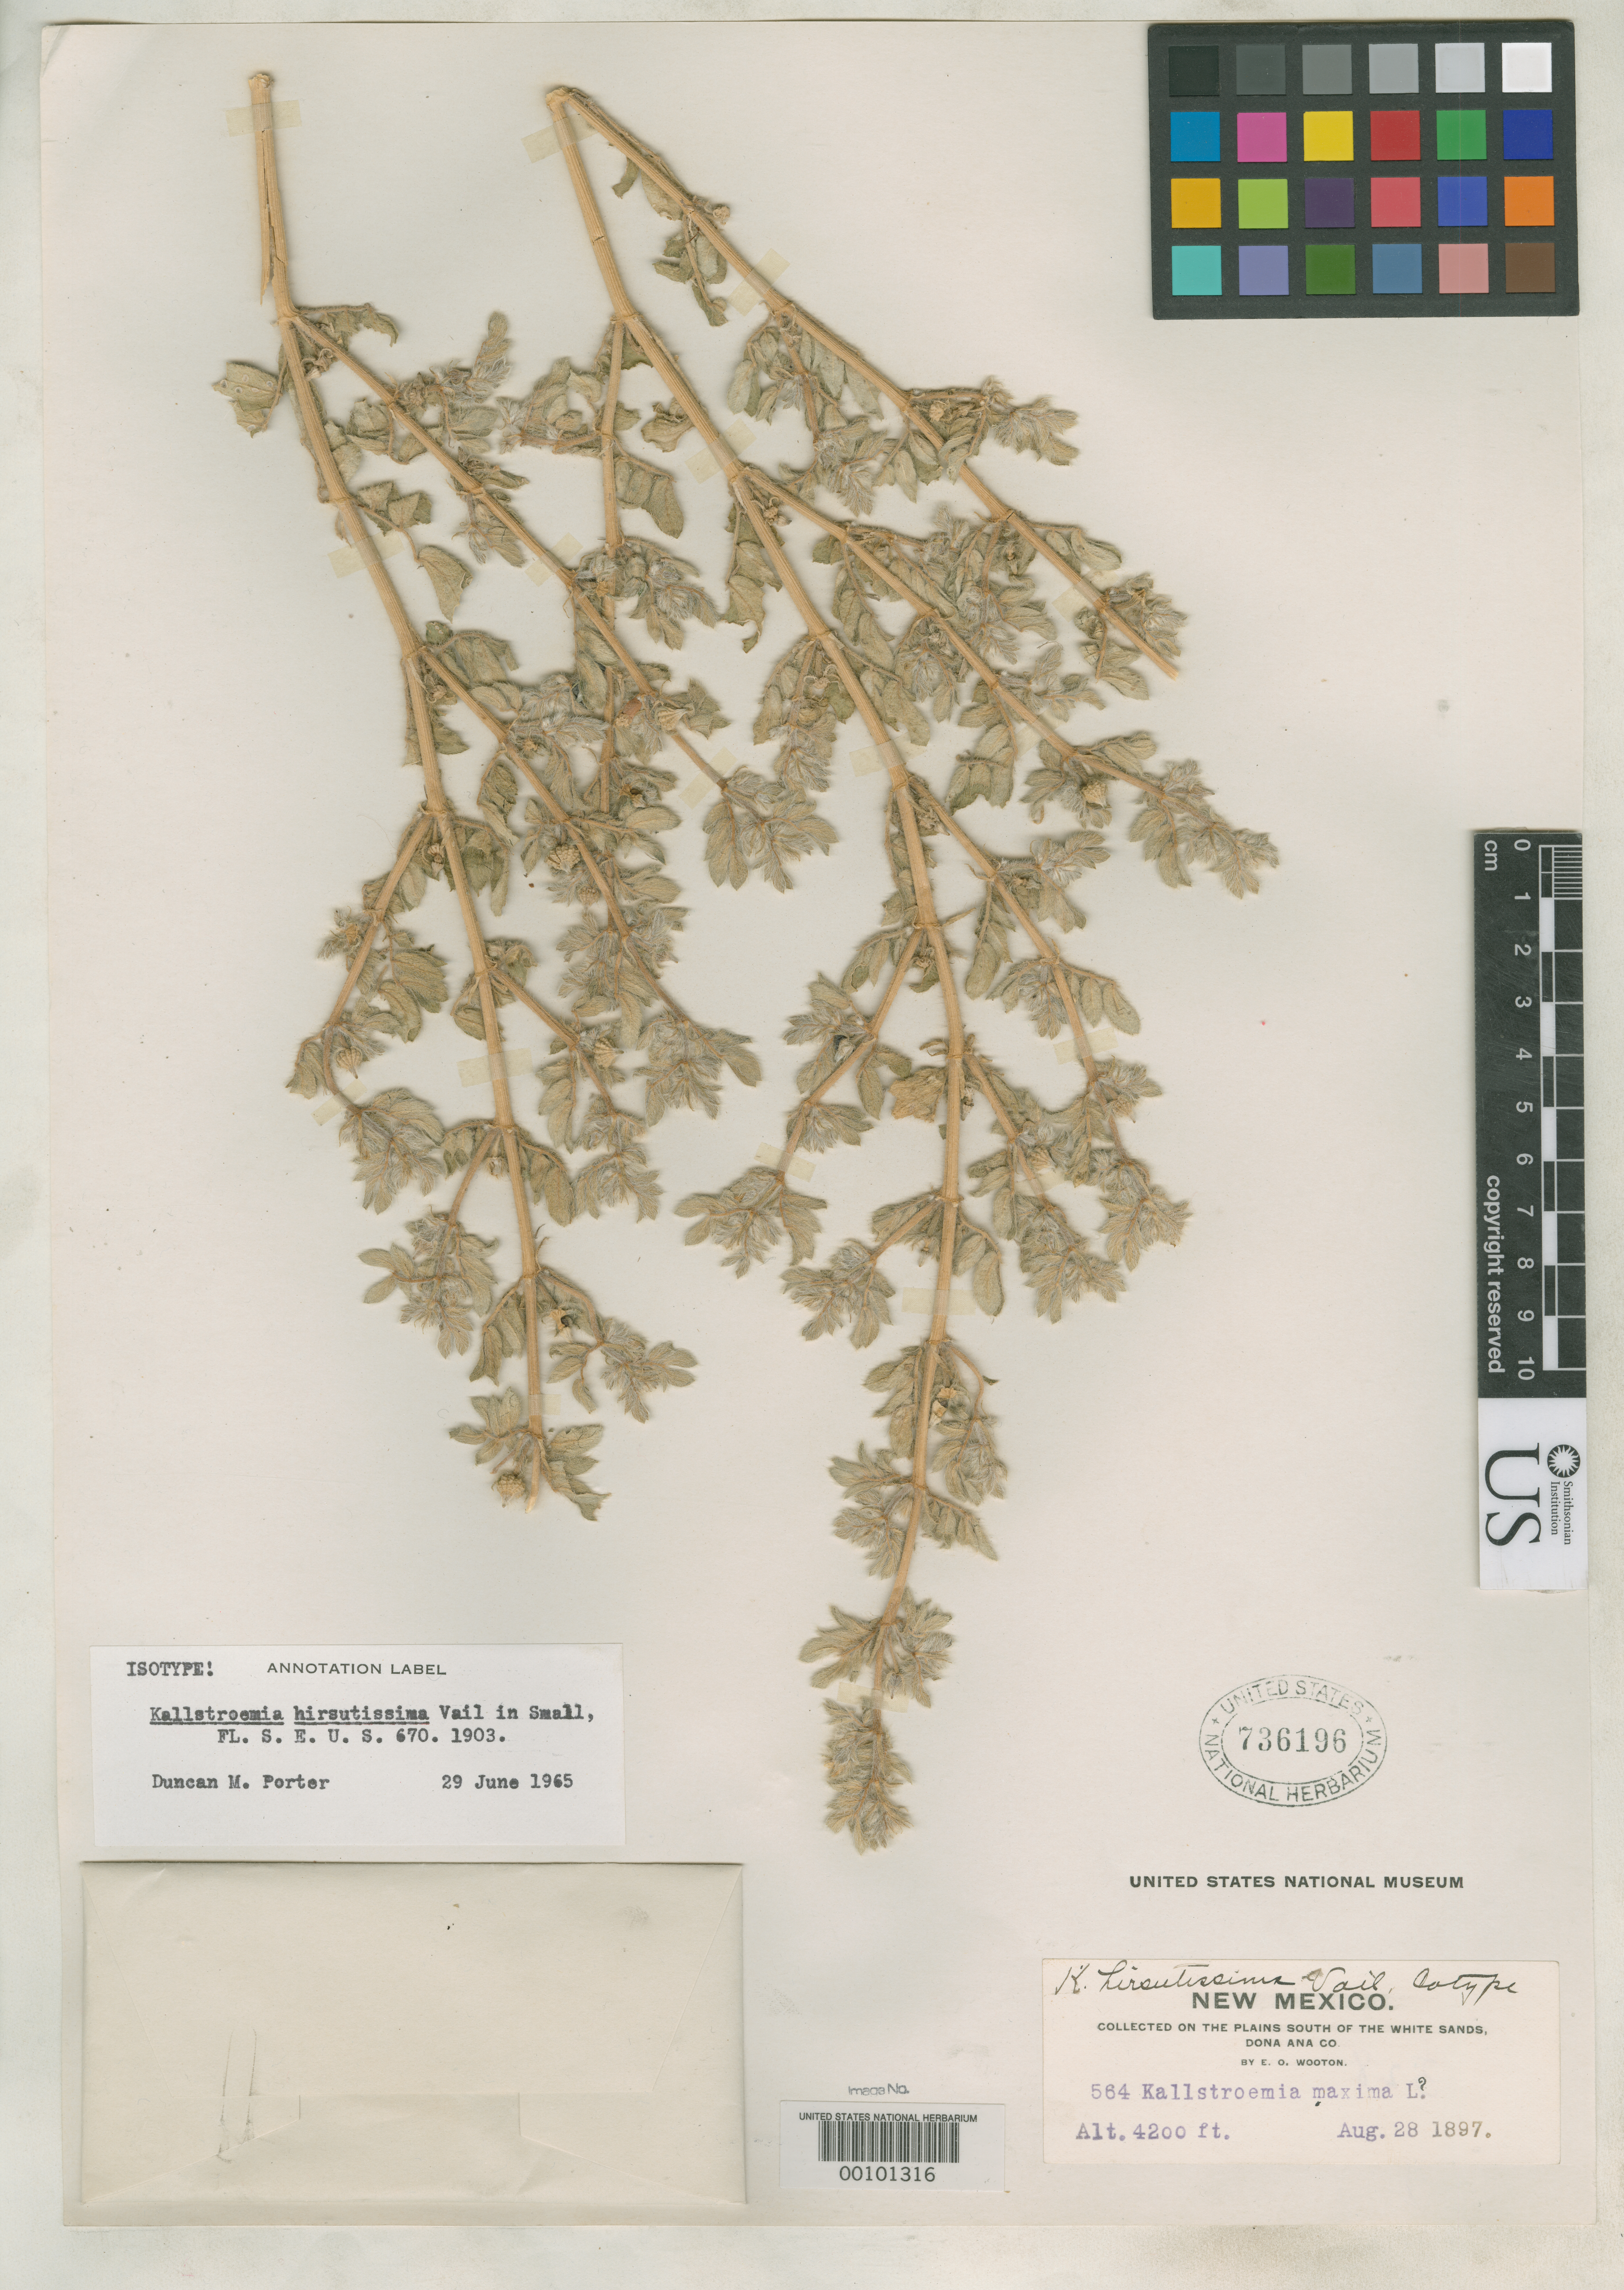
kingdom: Plantae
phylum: Tracheophyta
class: Magnoliopsida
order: Zygophyllales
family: Zygophyllaceae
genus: Kallstroemia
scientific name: Kallstroemia hirsutissima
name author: Vail in Small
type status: Isotype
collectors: E. O. Wooton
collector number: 564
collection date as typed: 28 Aug 1897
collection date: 1897-08-28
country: United States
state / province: New Mexico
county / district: Dona Ana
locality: South of White Sands.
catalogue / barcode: US 736196